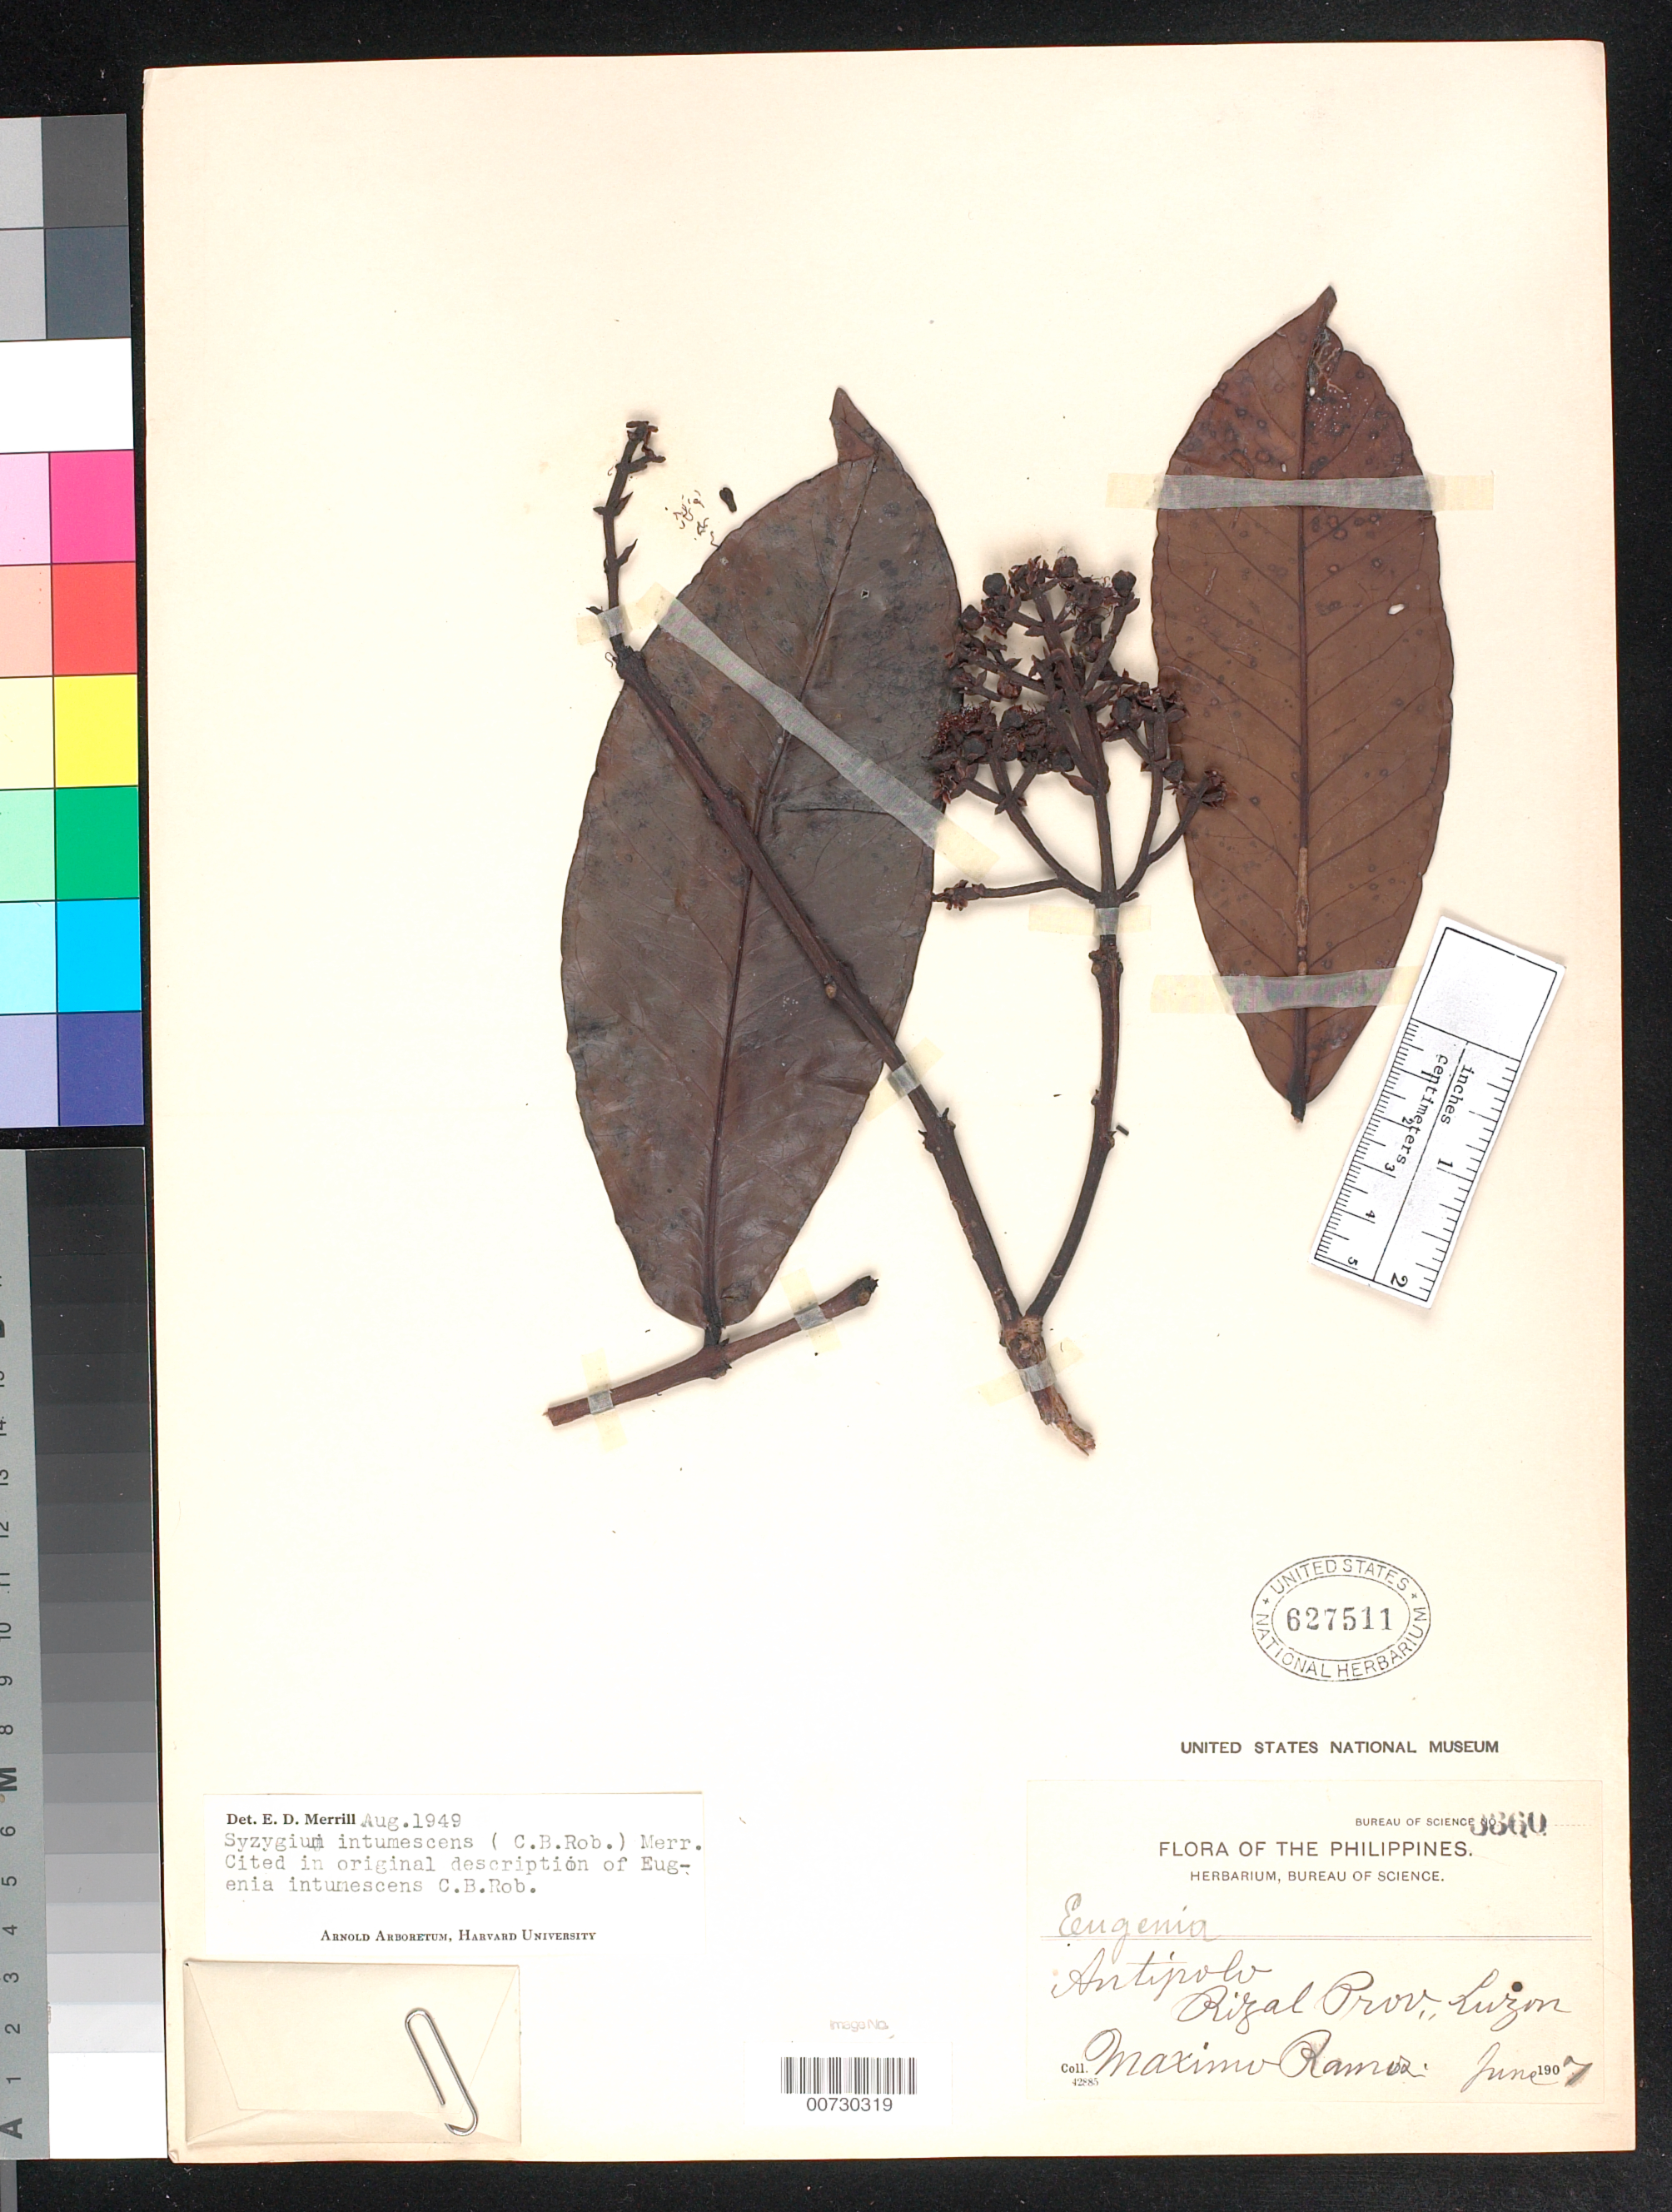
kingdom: Plantae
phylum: Tracheophyta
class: Magnoliopsida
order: Myrtales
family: Myrtaceae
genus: Syzygium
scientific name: Syzygium intumescens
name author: (C.B. Rob.) Merr.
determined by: Merrill, Elmer D.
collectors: M. Ramos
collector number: Bur. Sci. 3860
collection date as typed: Jun 1907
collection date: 1907-06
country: Philippines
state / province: Calabarzon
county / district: Rizal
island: Luzon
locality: Antipolo.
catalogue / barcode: US 627511